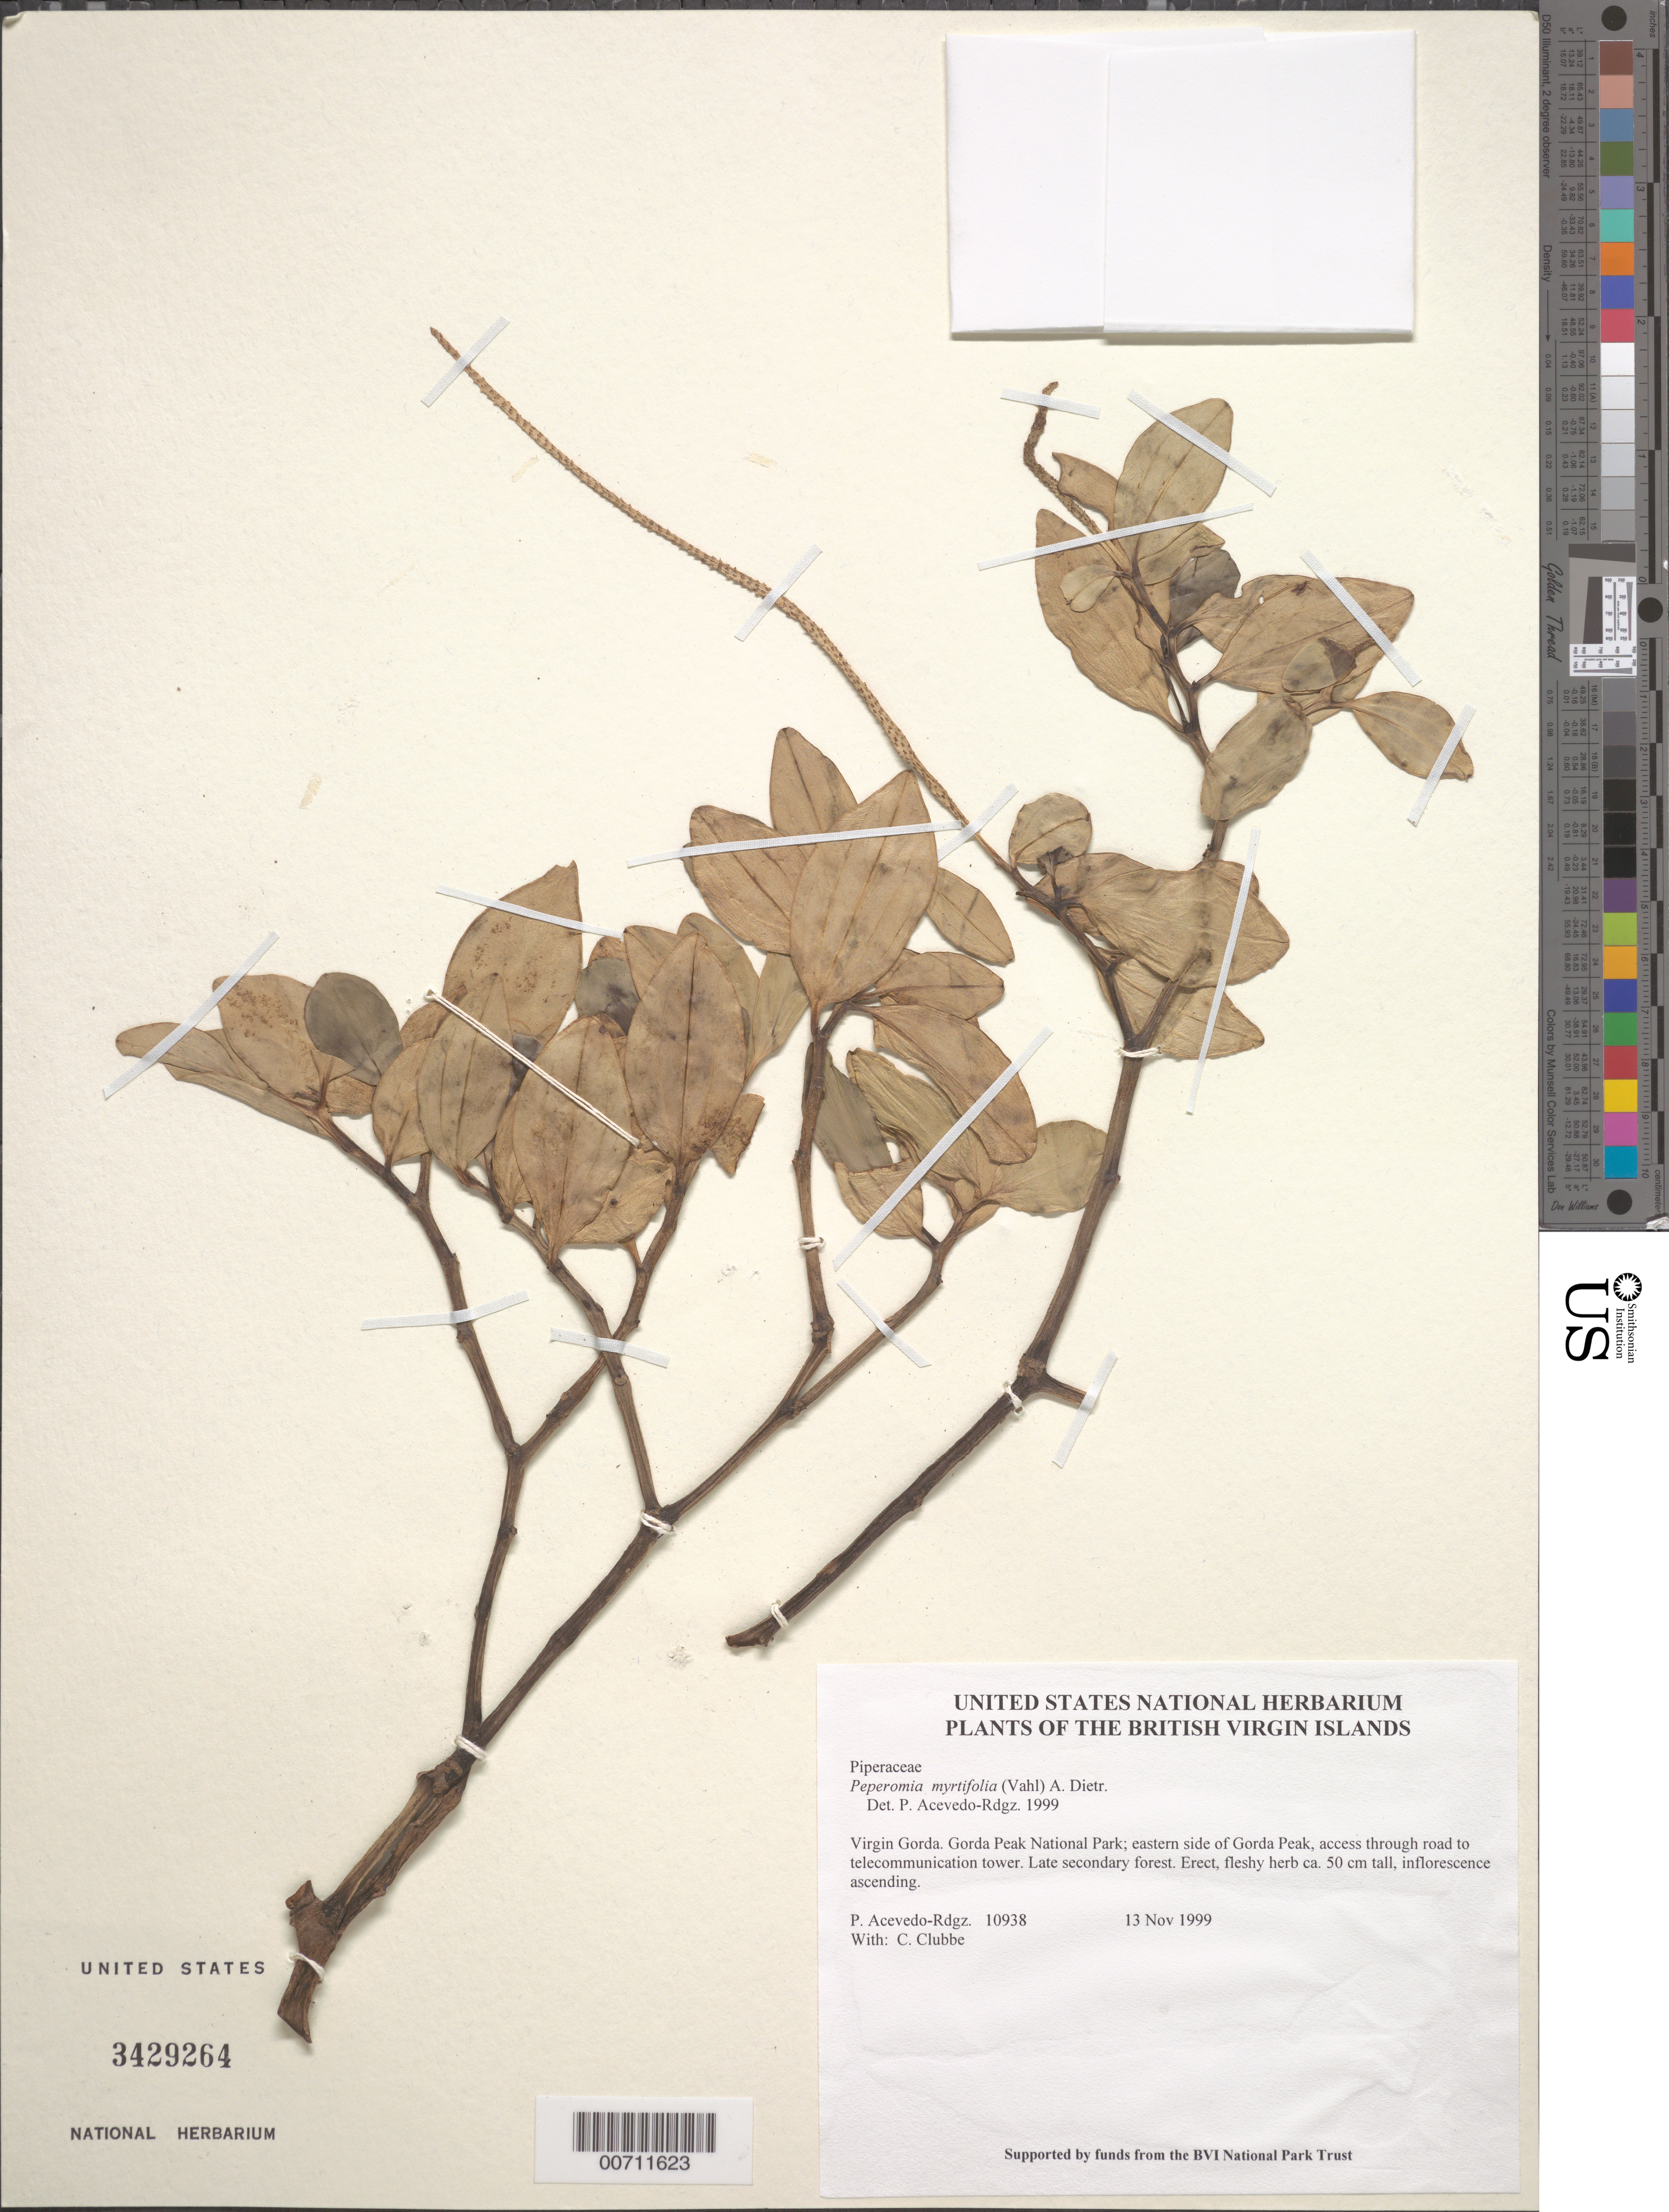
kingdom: Plantae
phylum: Tracheophyta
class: Magnoliopsida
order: Piperales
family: Piperaceae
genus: Peperomia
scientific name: Peperomia myrtifolia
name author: (Vahl) A. Dietr.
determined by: Acevedo-Rodríguez, P., (BOT), Smithsonian Institution - National Museum of Natural History (UNITED STATES)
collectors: P. Acevedo-Rodr., C. Clubbe, M. Gillman & C. Hankamer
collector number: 10938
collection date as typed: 13 Nov 1999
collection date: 1999-11-13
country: British Virgin Islands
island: Virgin Gorda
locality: Gorda Peak National Park; eastern side of Gorda Peak, access through road to telecommunication tower.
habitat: Late secondary forest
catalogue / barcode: US 3429264